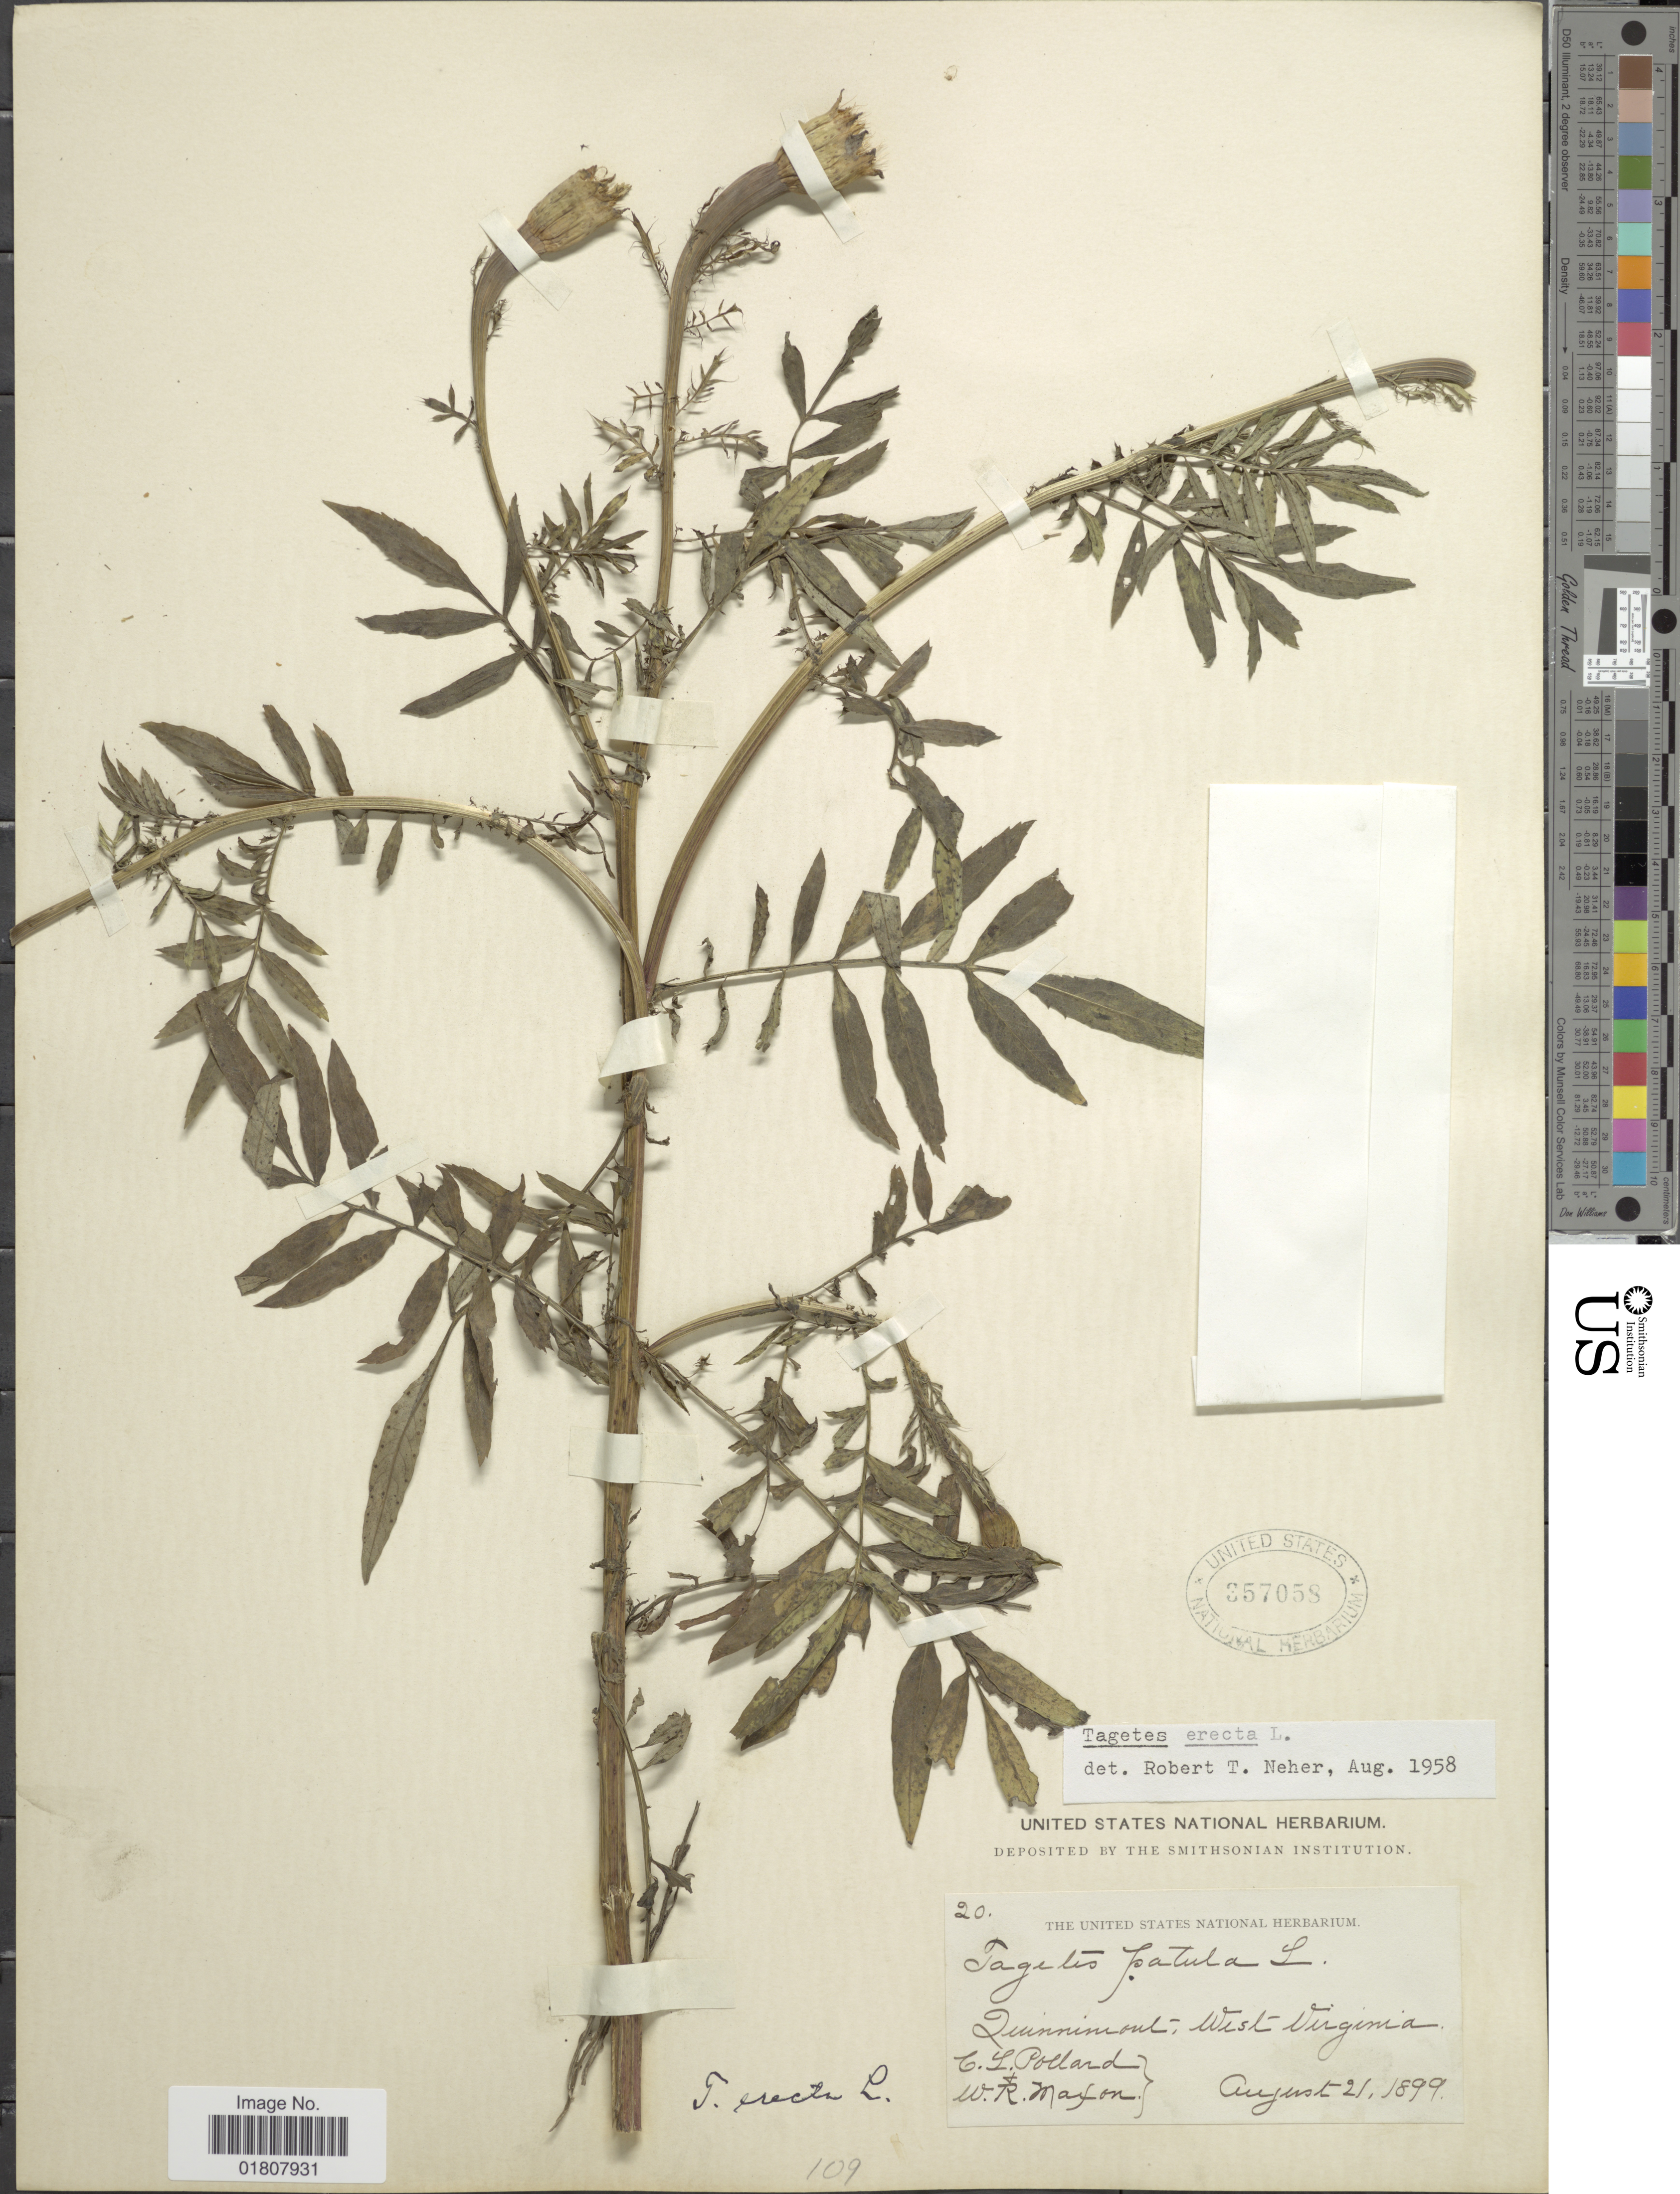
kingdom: Plantae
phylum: Tracheophyta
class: Magnoliopsida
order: Asterales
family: Asteraceae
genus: Tagetes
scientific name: Tagetes erecta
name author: L.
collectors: C. L. Pollard & W. R. Maxon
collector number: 20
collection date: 1899-08-21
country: United States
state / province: West Virginia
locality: Quinnimont West Virginia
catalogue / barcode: US 357058